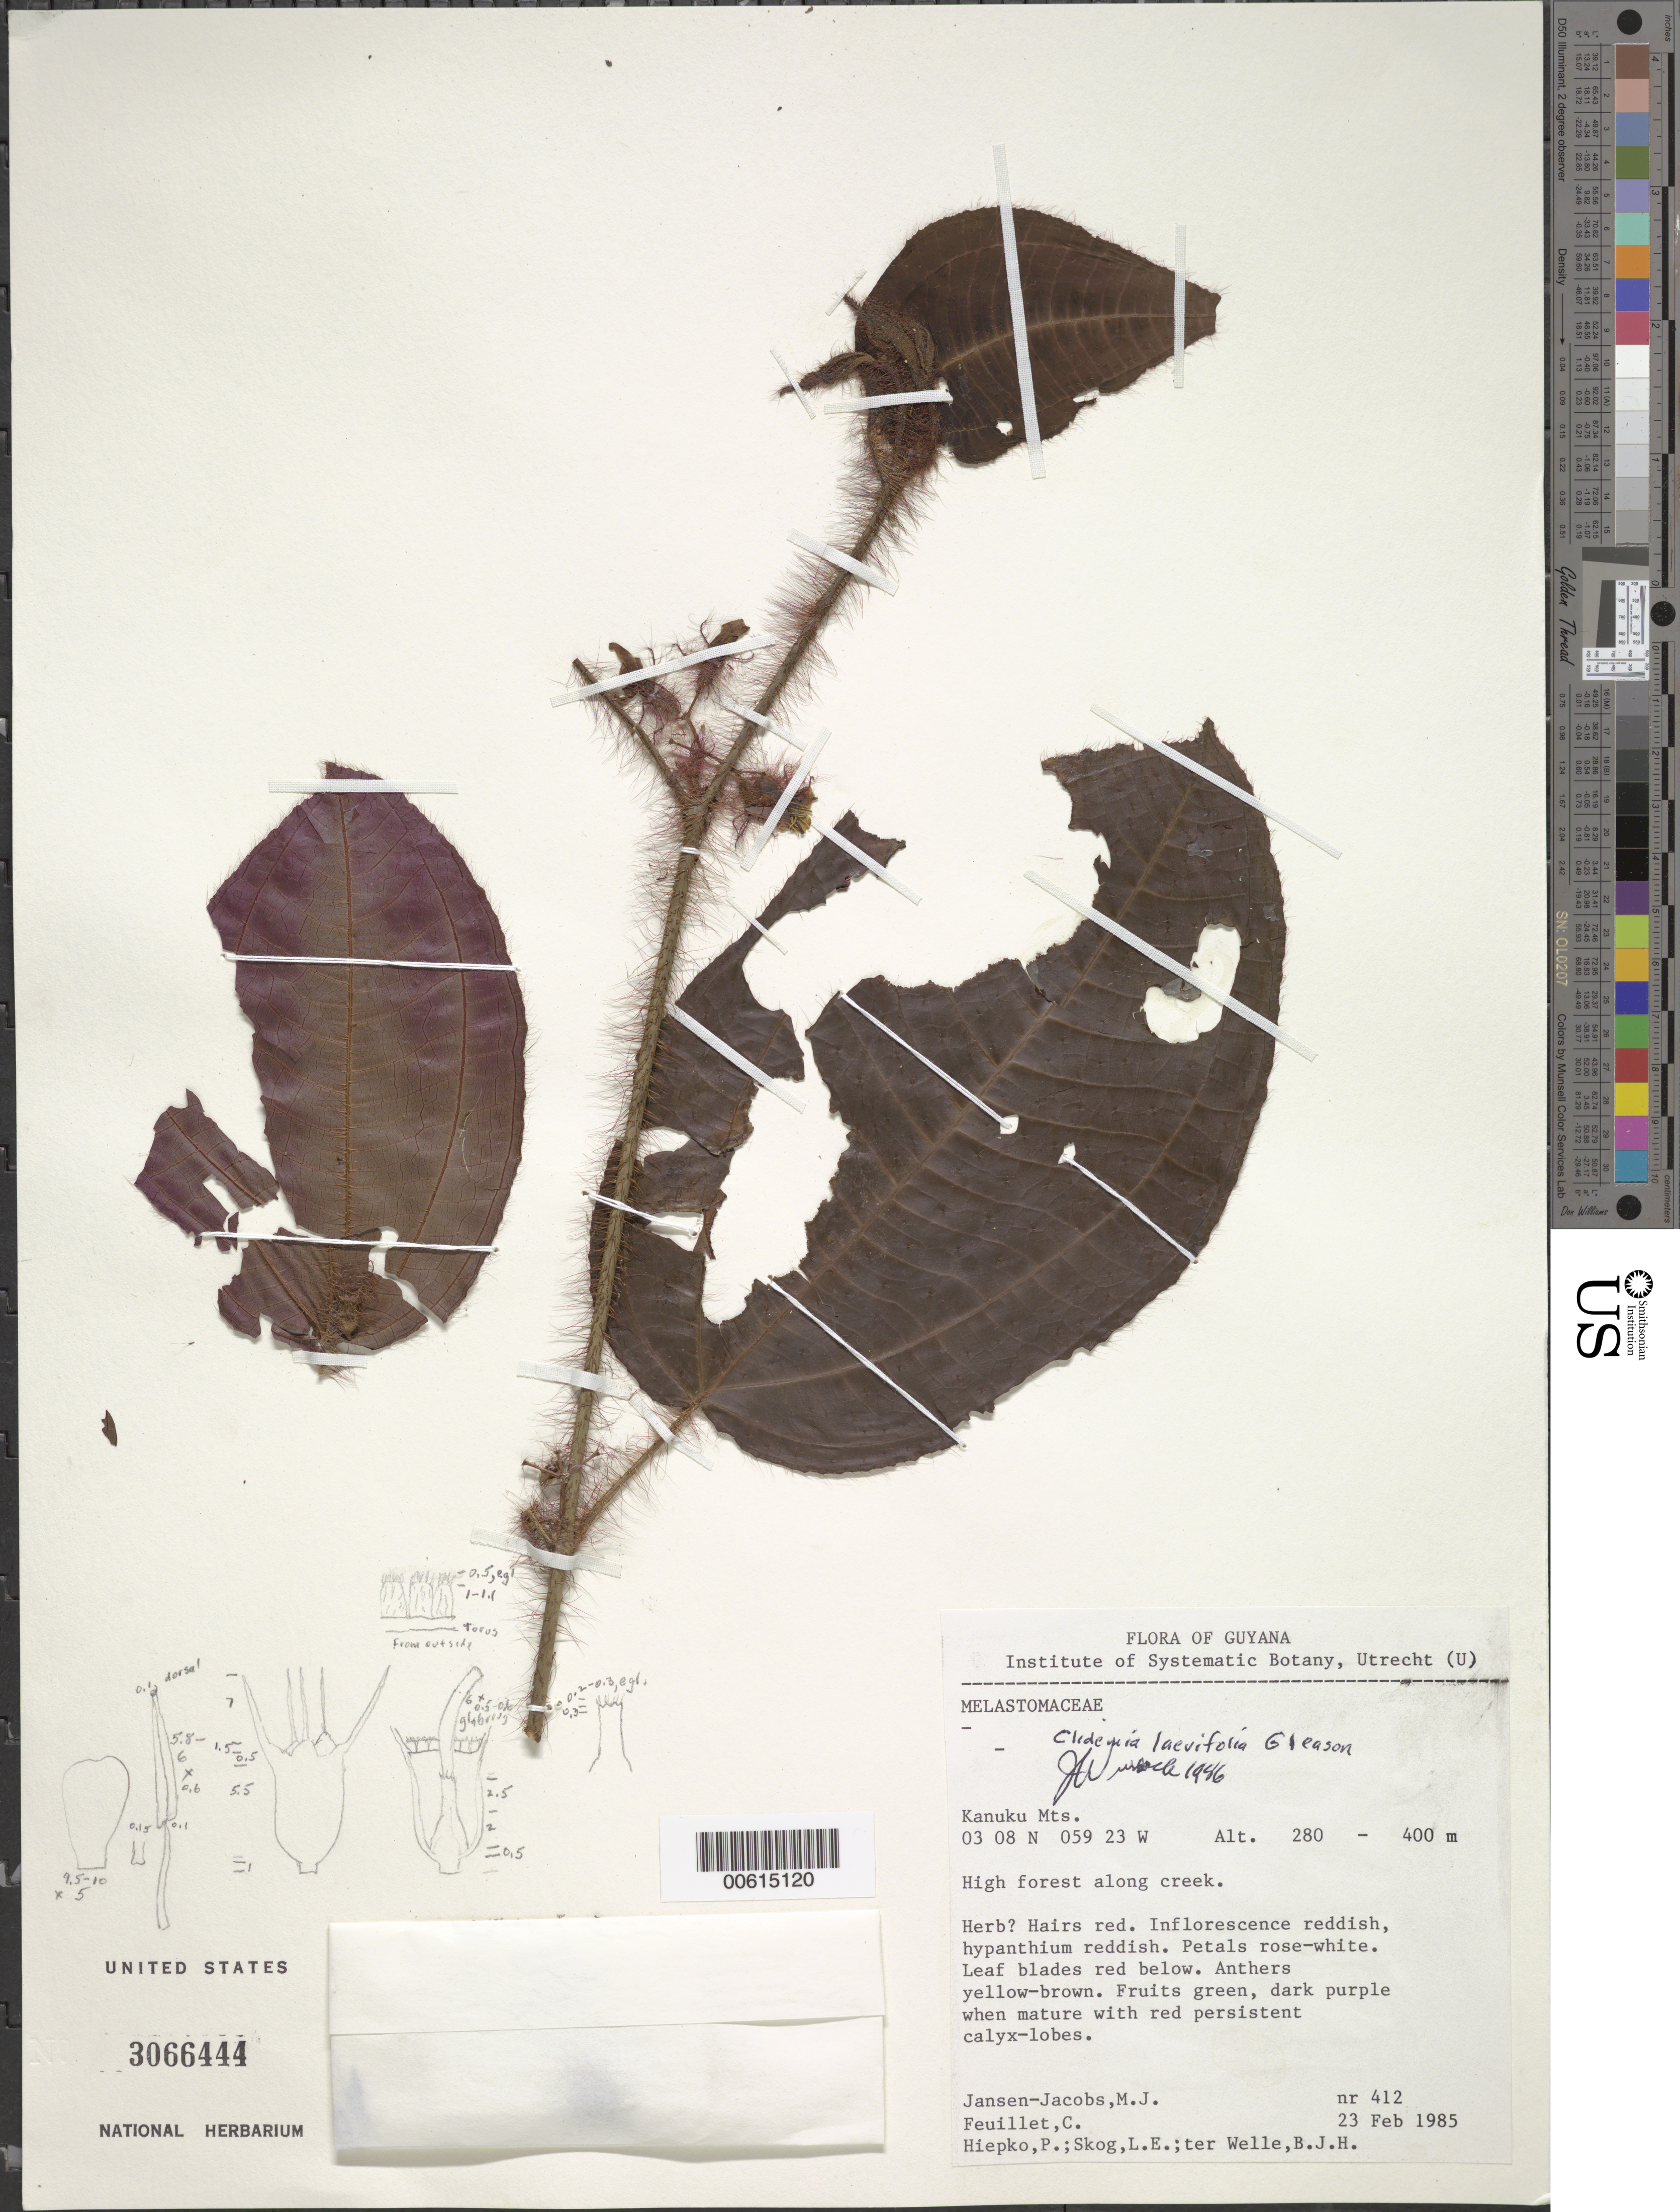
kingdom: Plantae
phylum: Tracheophyta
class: Magnoliopsida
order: Myrtales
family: Melastomataceae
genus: Clidemia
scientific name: Clidemia laevifolia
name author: Gleason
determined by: Wurdack, John J., (US), US (UNITED STATES)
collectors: M. J. Jansen-Jacobs, C. Feuillet, P. H. Hiepko, L. E. Skog & B. Welle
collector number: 412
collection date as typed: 23-Feb-85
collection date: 1985-02-23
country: Guyana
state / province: U. Takutu-U. Essequibo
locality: Kanuku Mts.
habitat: High forest along creek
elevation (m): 280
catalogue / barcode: US 3066444